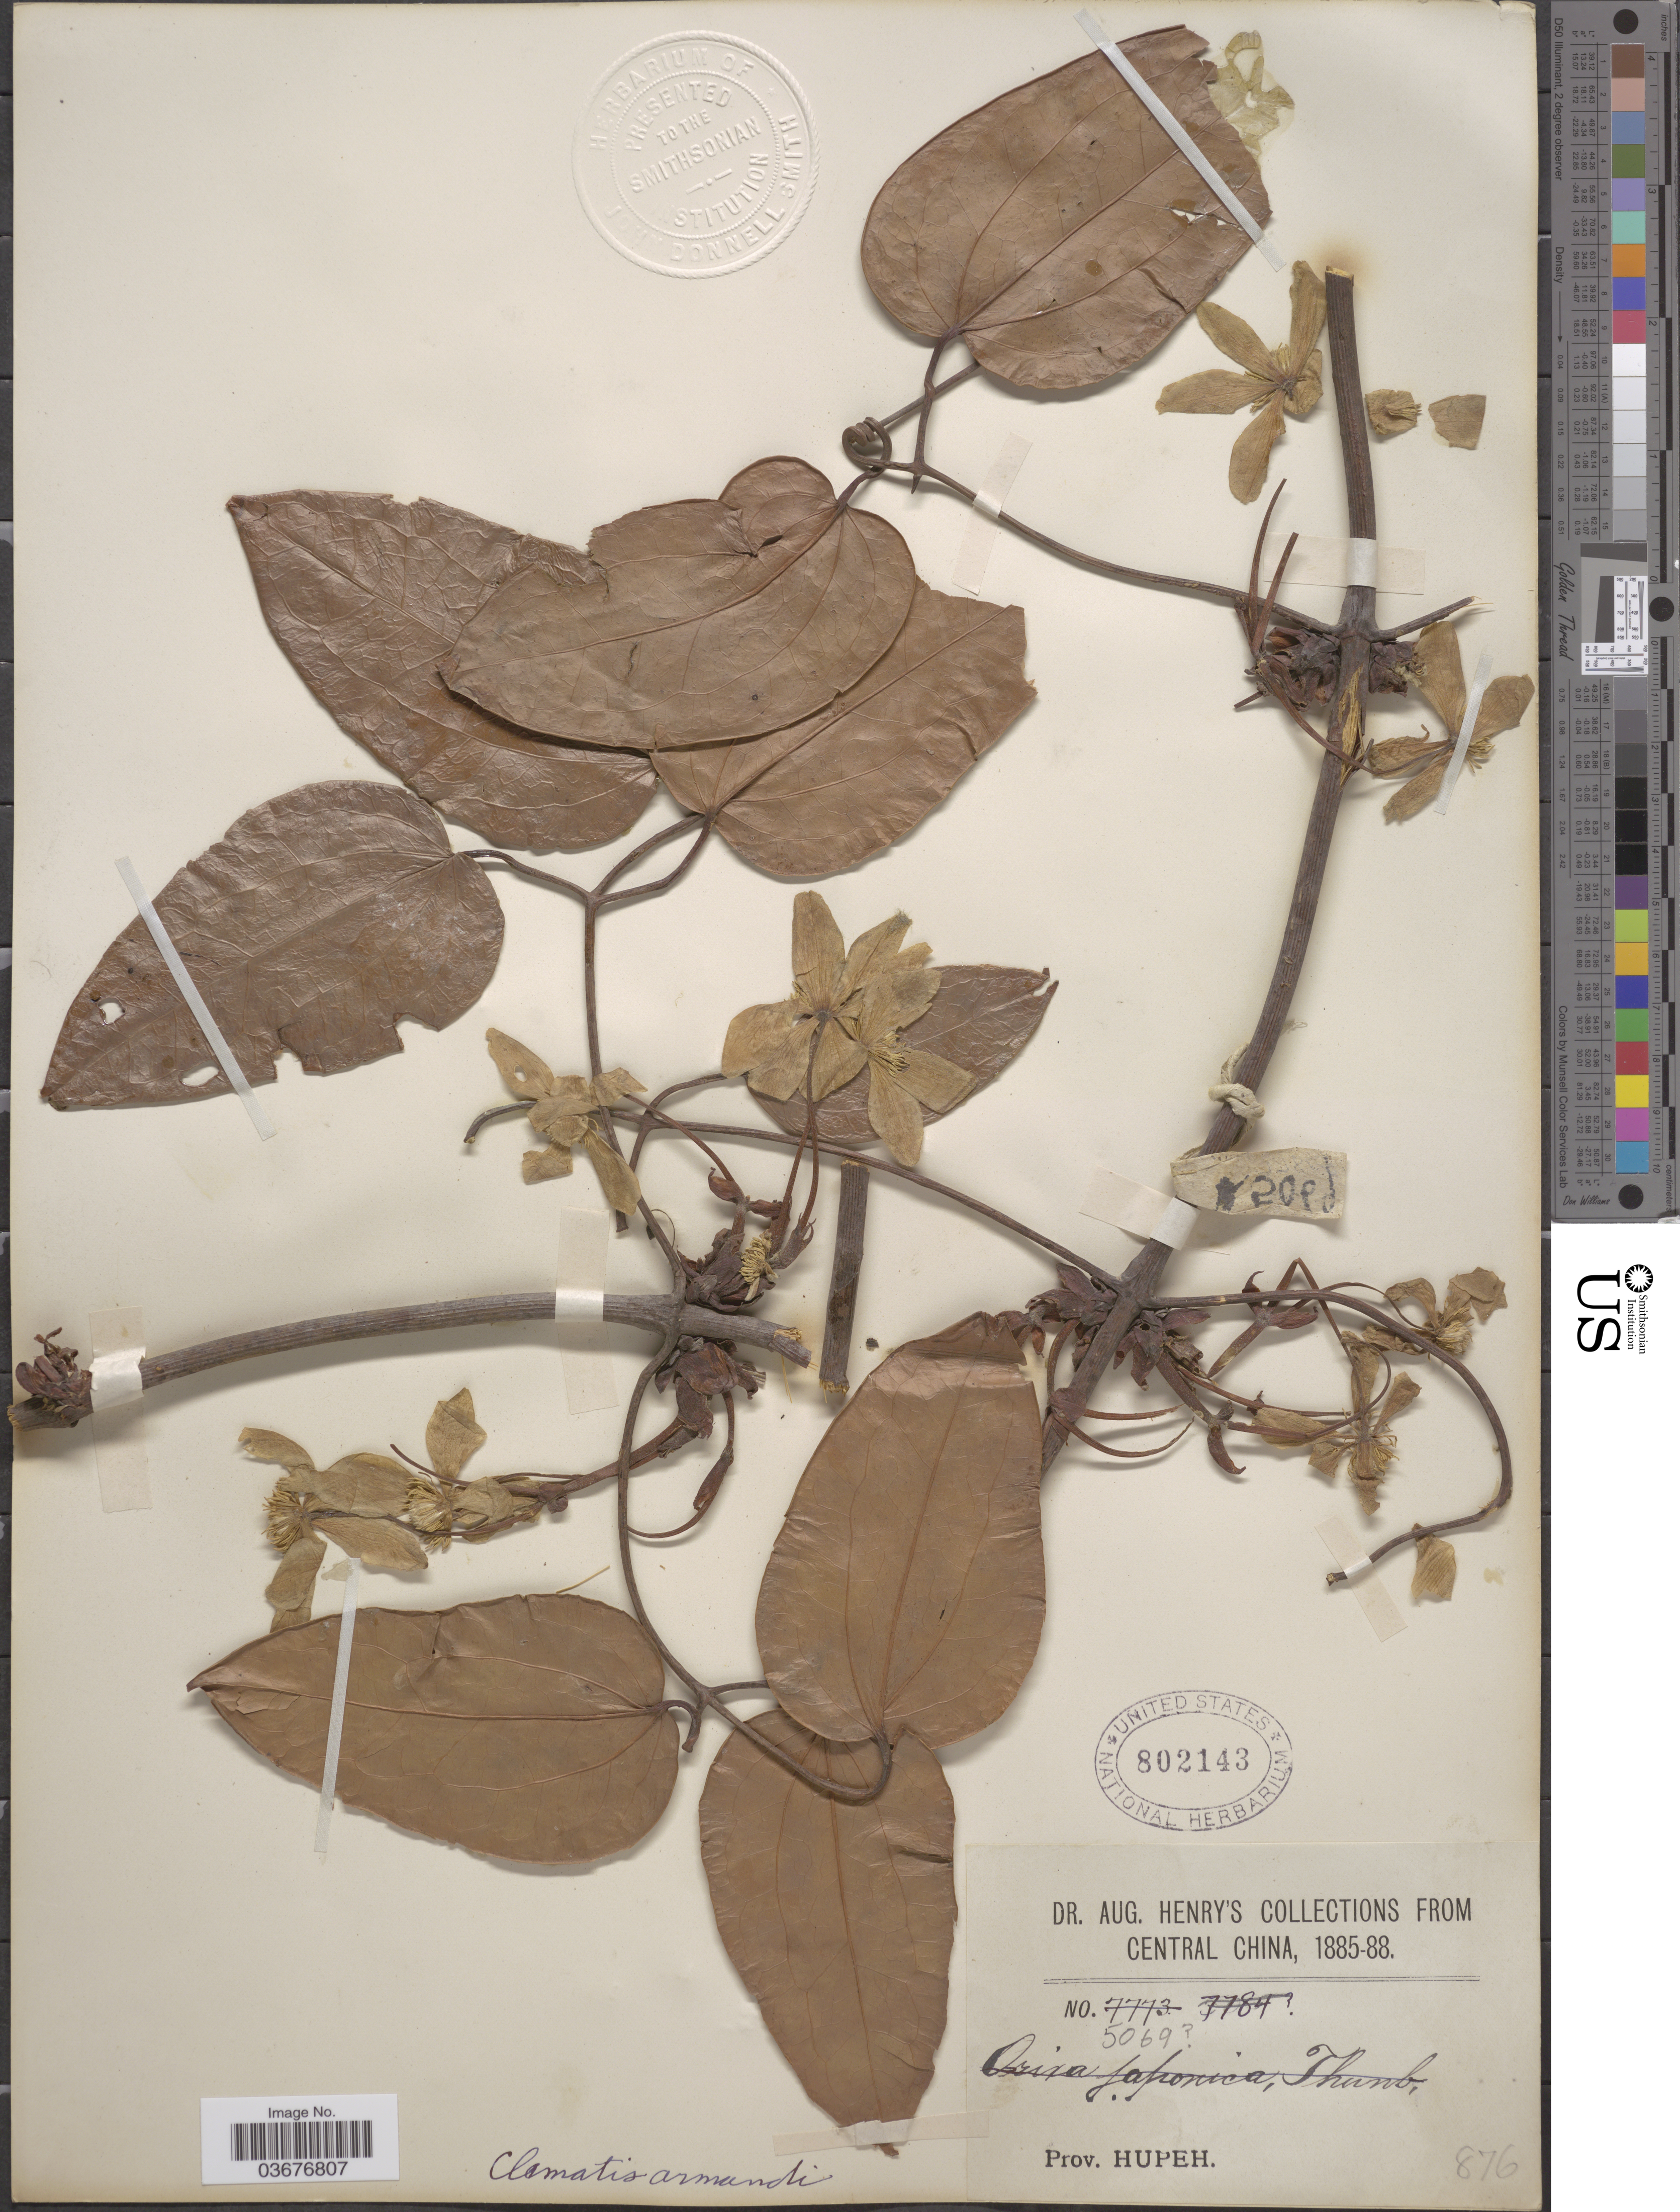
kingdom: Plantae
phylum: Tracheophyta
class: Magnoliopsida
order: Ranunculales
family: Ranunculaceae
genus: Clematis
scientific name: Clematis armandii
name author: Franch.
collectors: A. Henry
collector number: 5069?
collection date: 1885/1888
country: China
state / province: Hubei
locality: Central China. Prov. Hupeh.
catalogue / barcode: US 802143